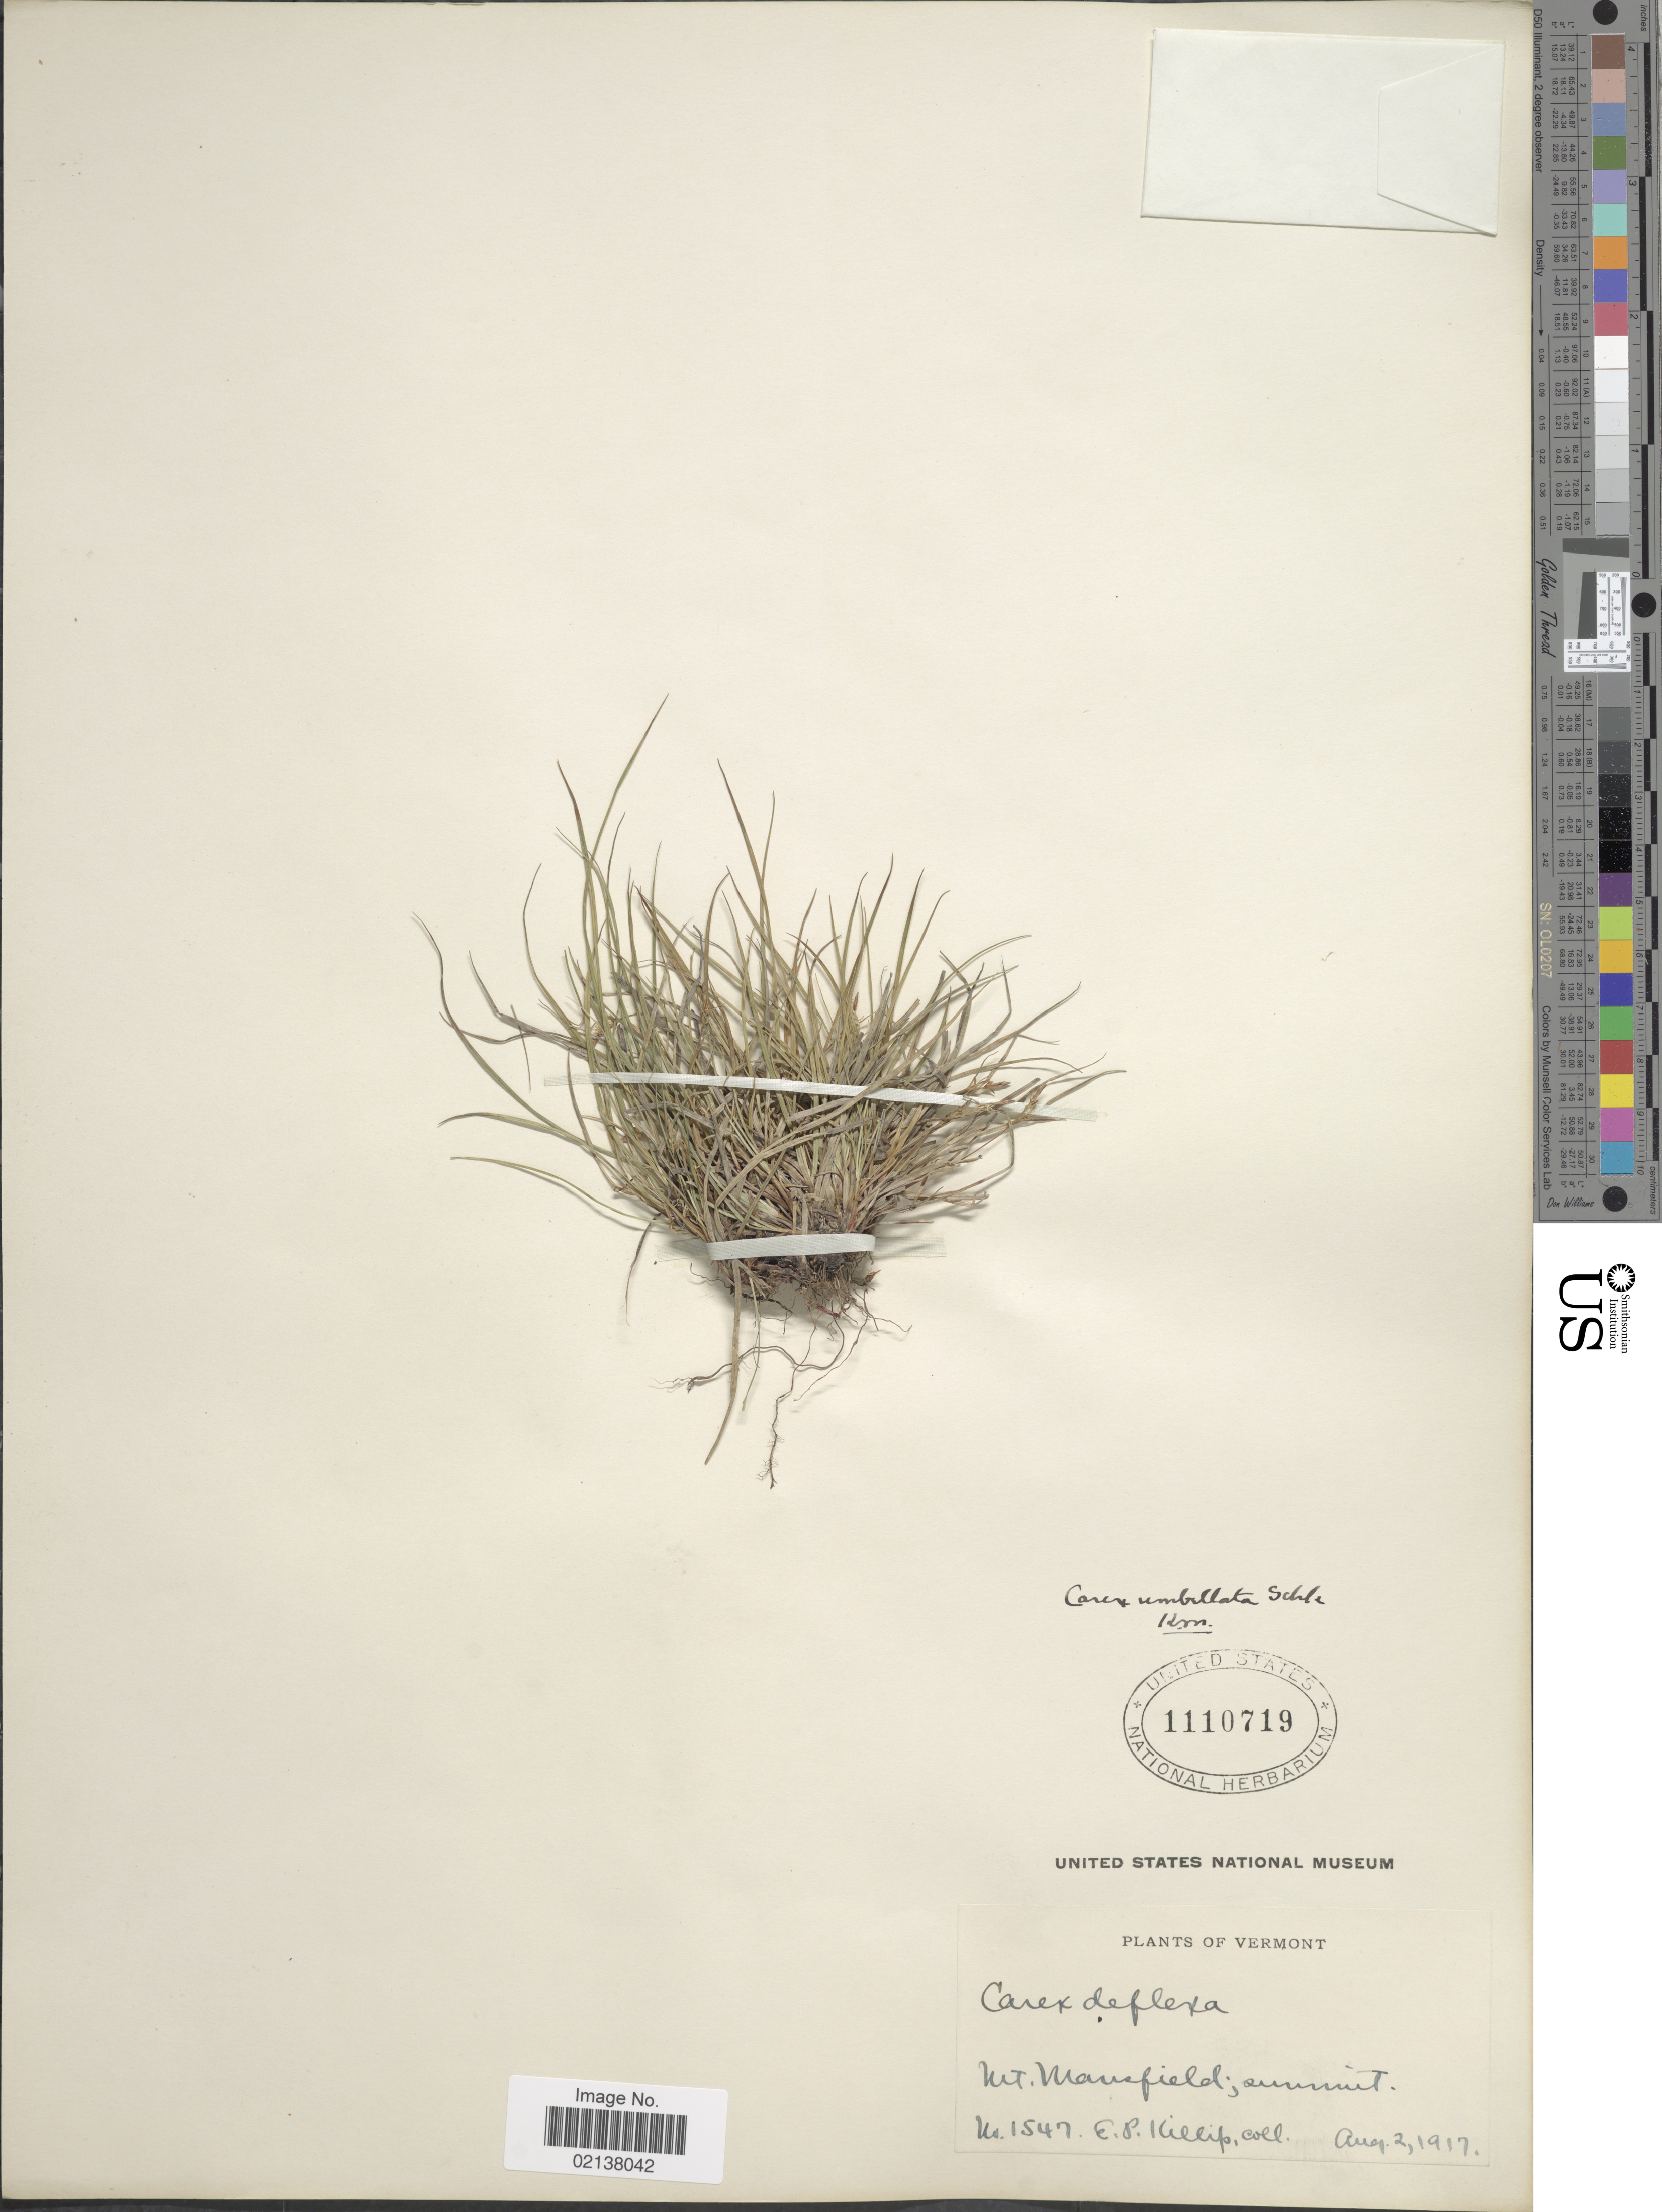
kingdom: Plantae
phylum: Tracheophyta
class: Liliopsida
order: Poales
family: Cyperaceae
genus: Carex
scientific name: Carex umbellata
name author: Schkuhr ex Willd.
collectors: E. P. Killip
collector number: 1547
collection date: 1917-08-02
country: United States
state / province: Vermont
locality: Vermont, Mt. Mansfield; summit.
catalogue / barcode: US 1110719